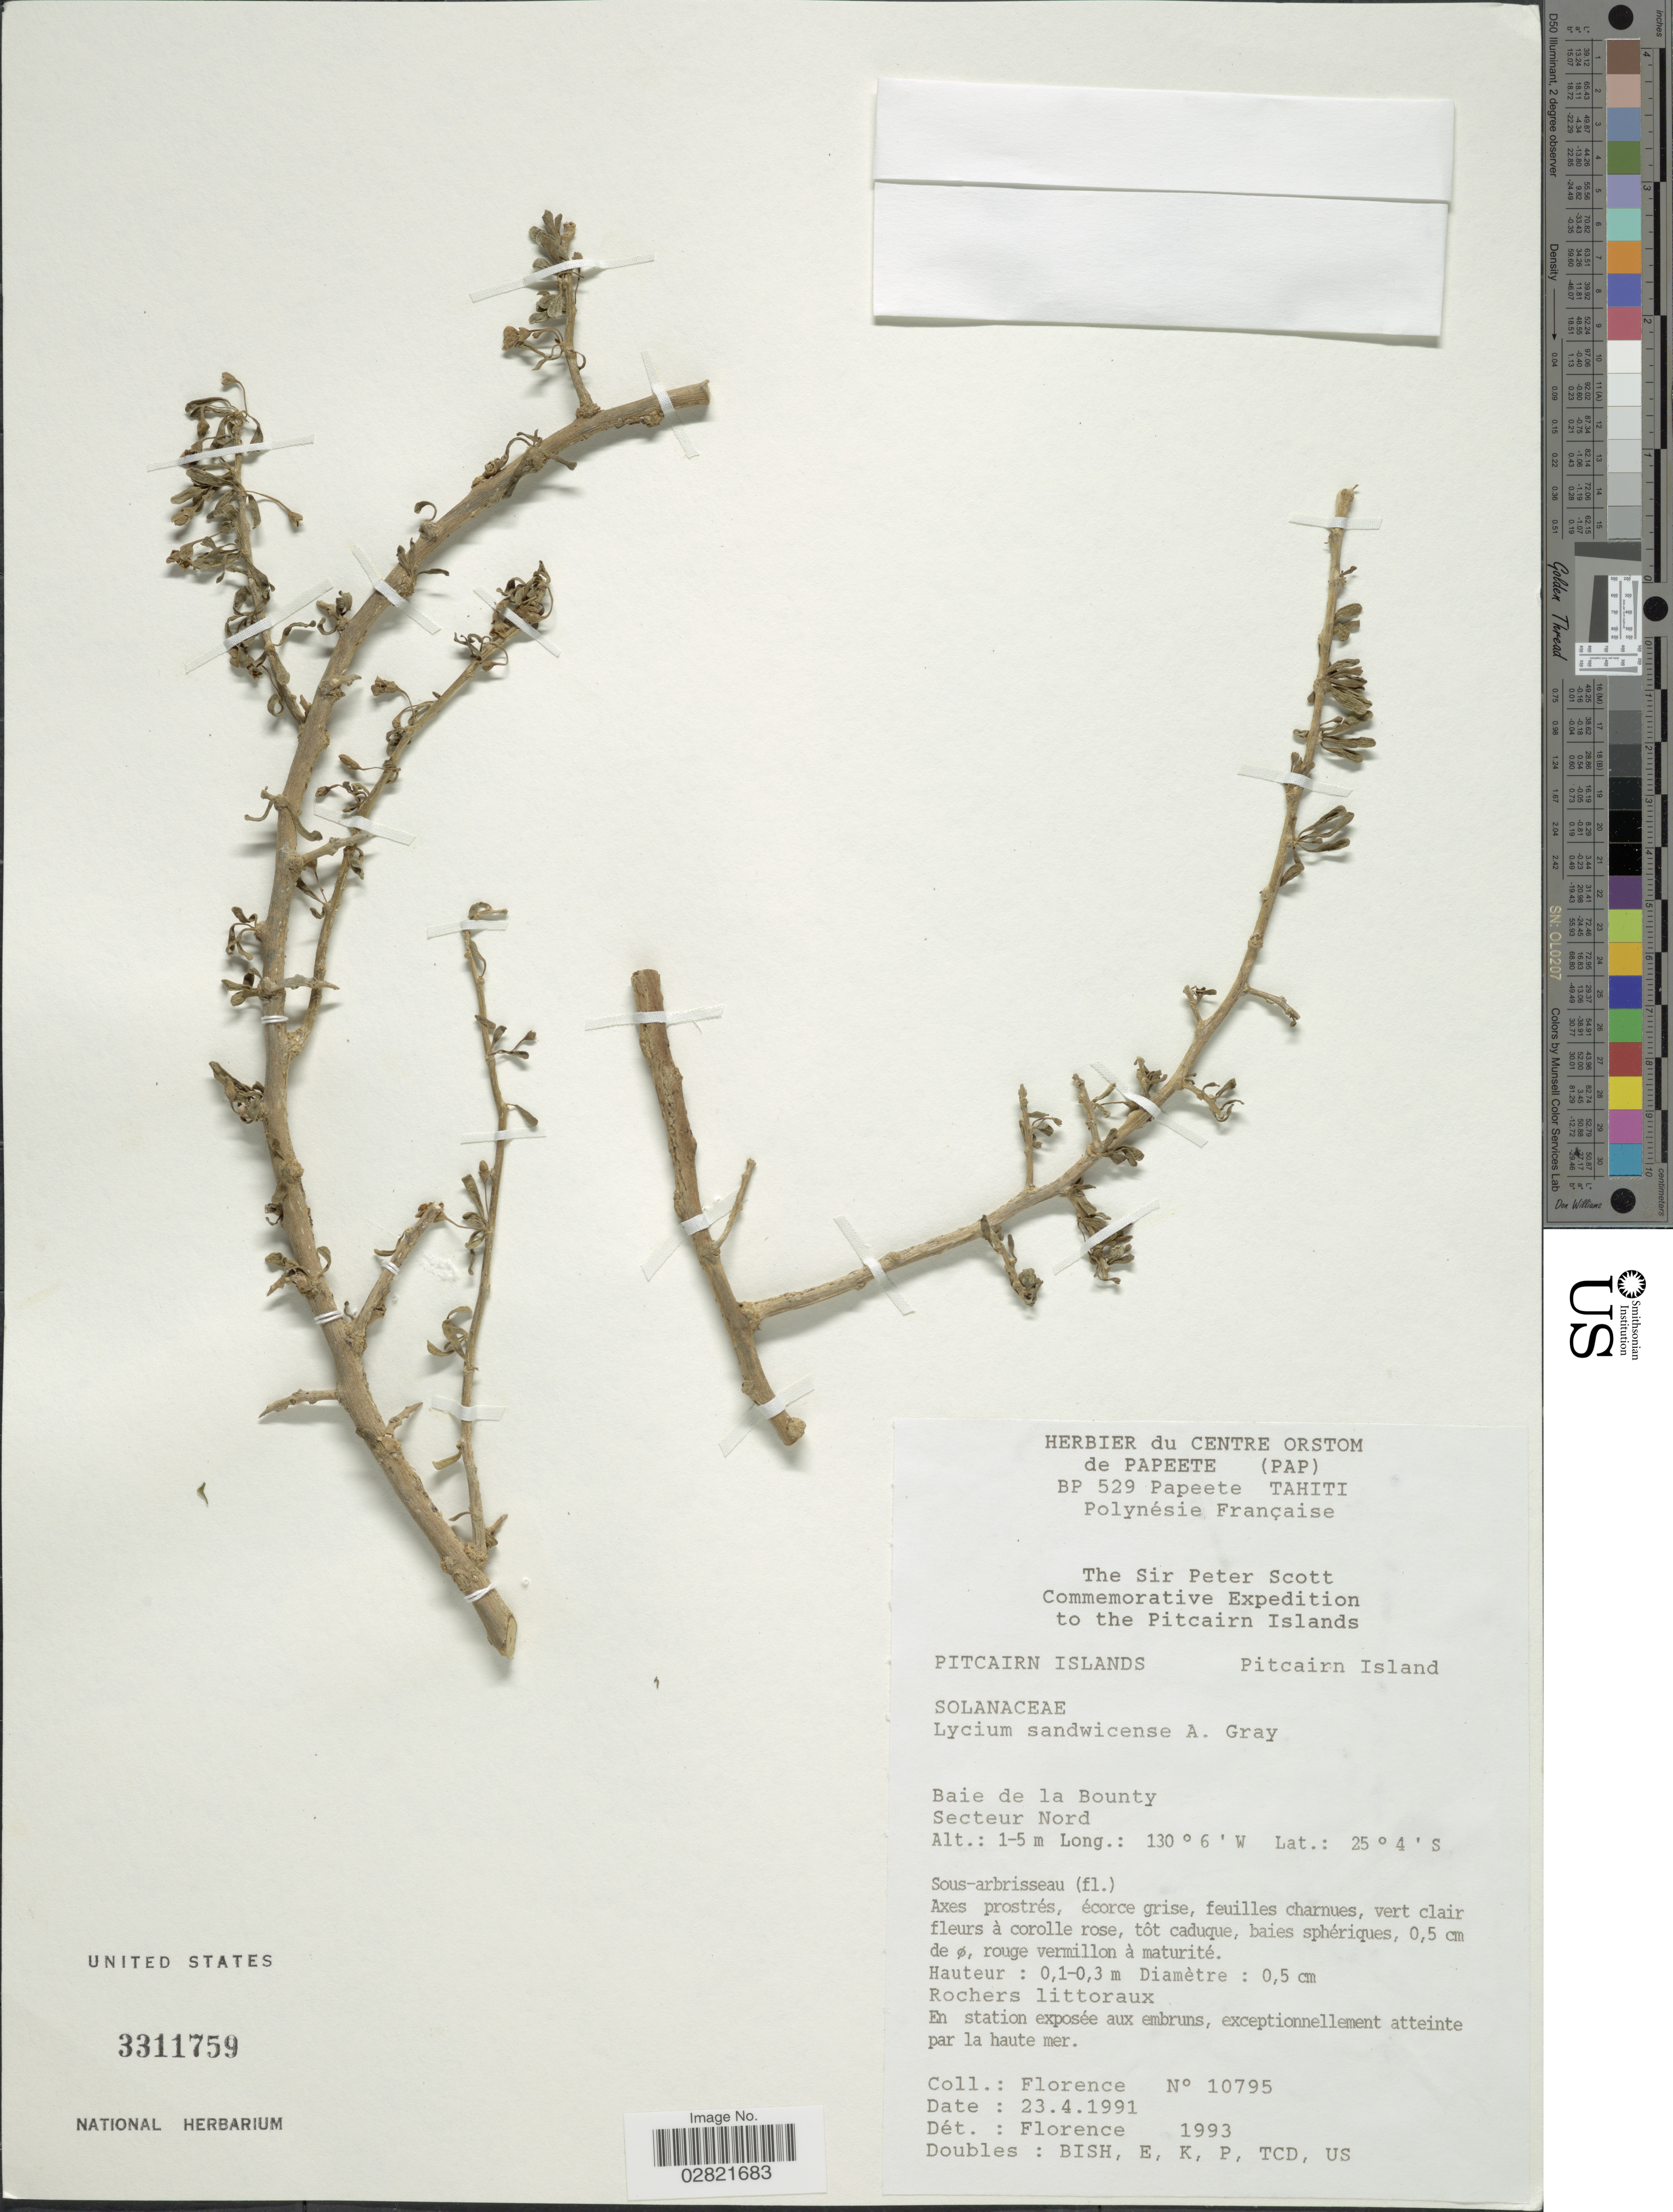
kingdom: Plantae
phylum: Tracheophyta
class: Magnoliopsida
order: Solanales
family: Solanaceae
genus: Lycium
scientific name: Lycium carolinianum var. sandwicense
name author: (A. Gray) C.L. Hitchc.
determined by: Wagner, W. L., (BOT), Smithsonian Institution - National Museum of Natural History (UNITED STATES)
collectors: -. Florence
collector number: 10795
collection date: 1991-04-23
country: Pitcairn Islands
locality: Baie de la Bounty. Secteur Nord.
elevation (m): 1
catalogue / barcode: US 3311759